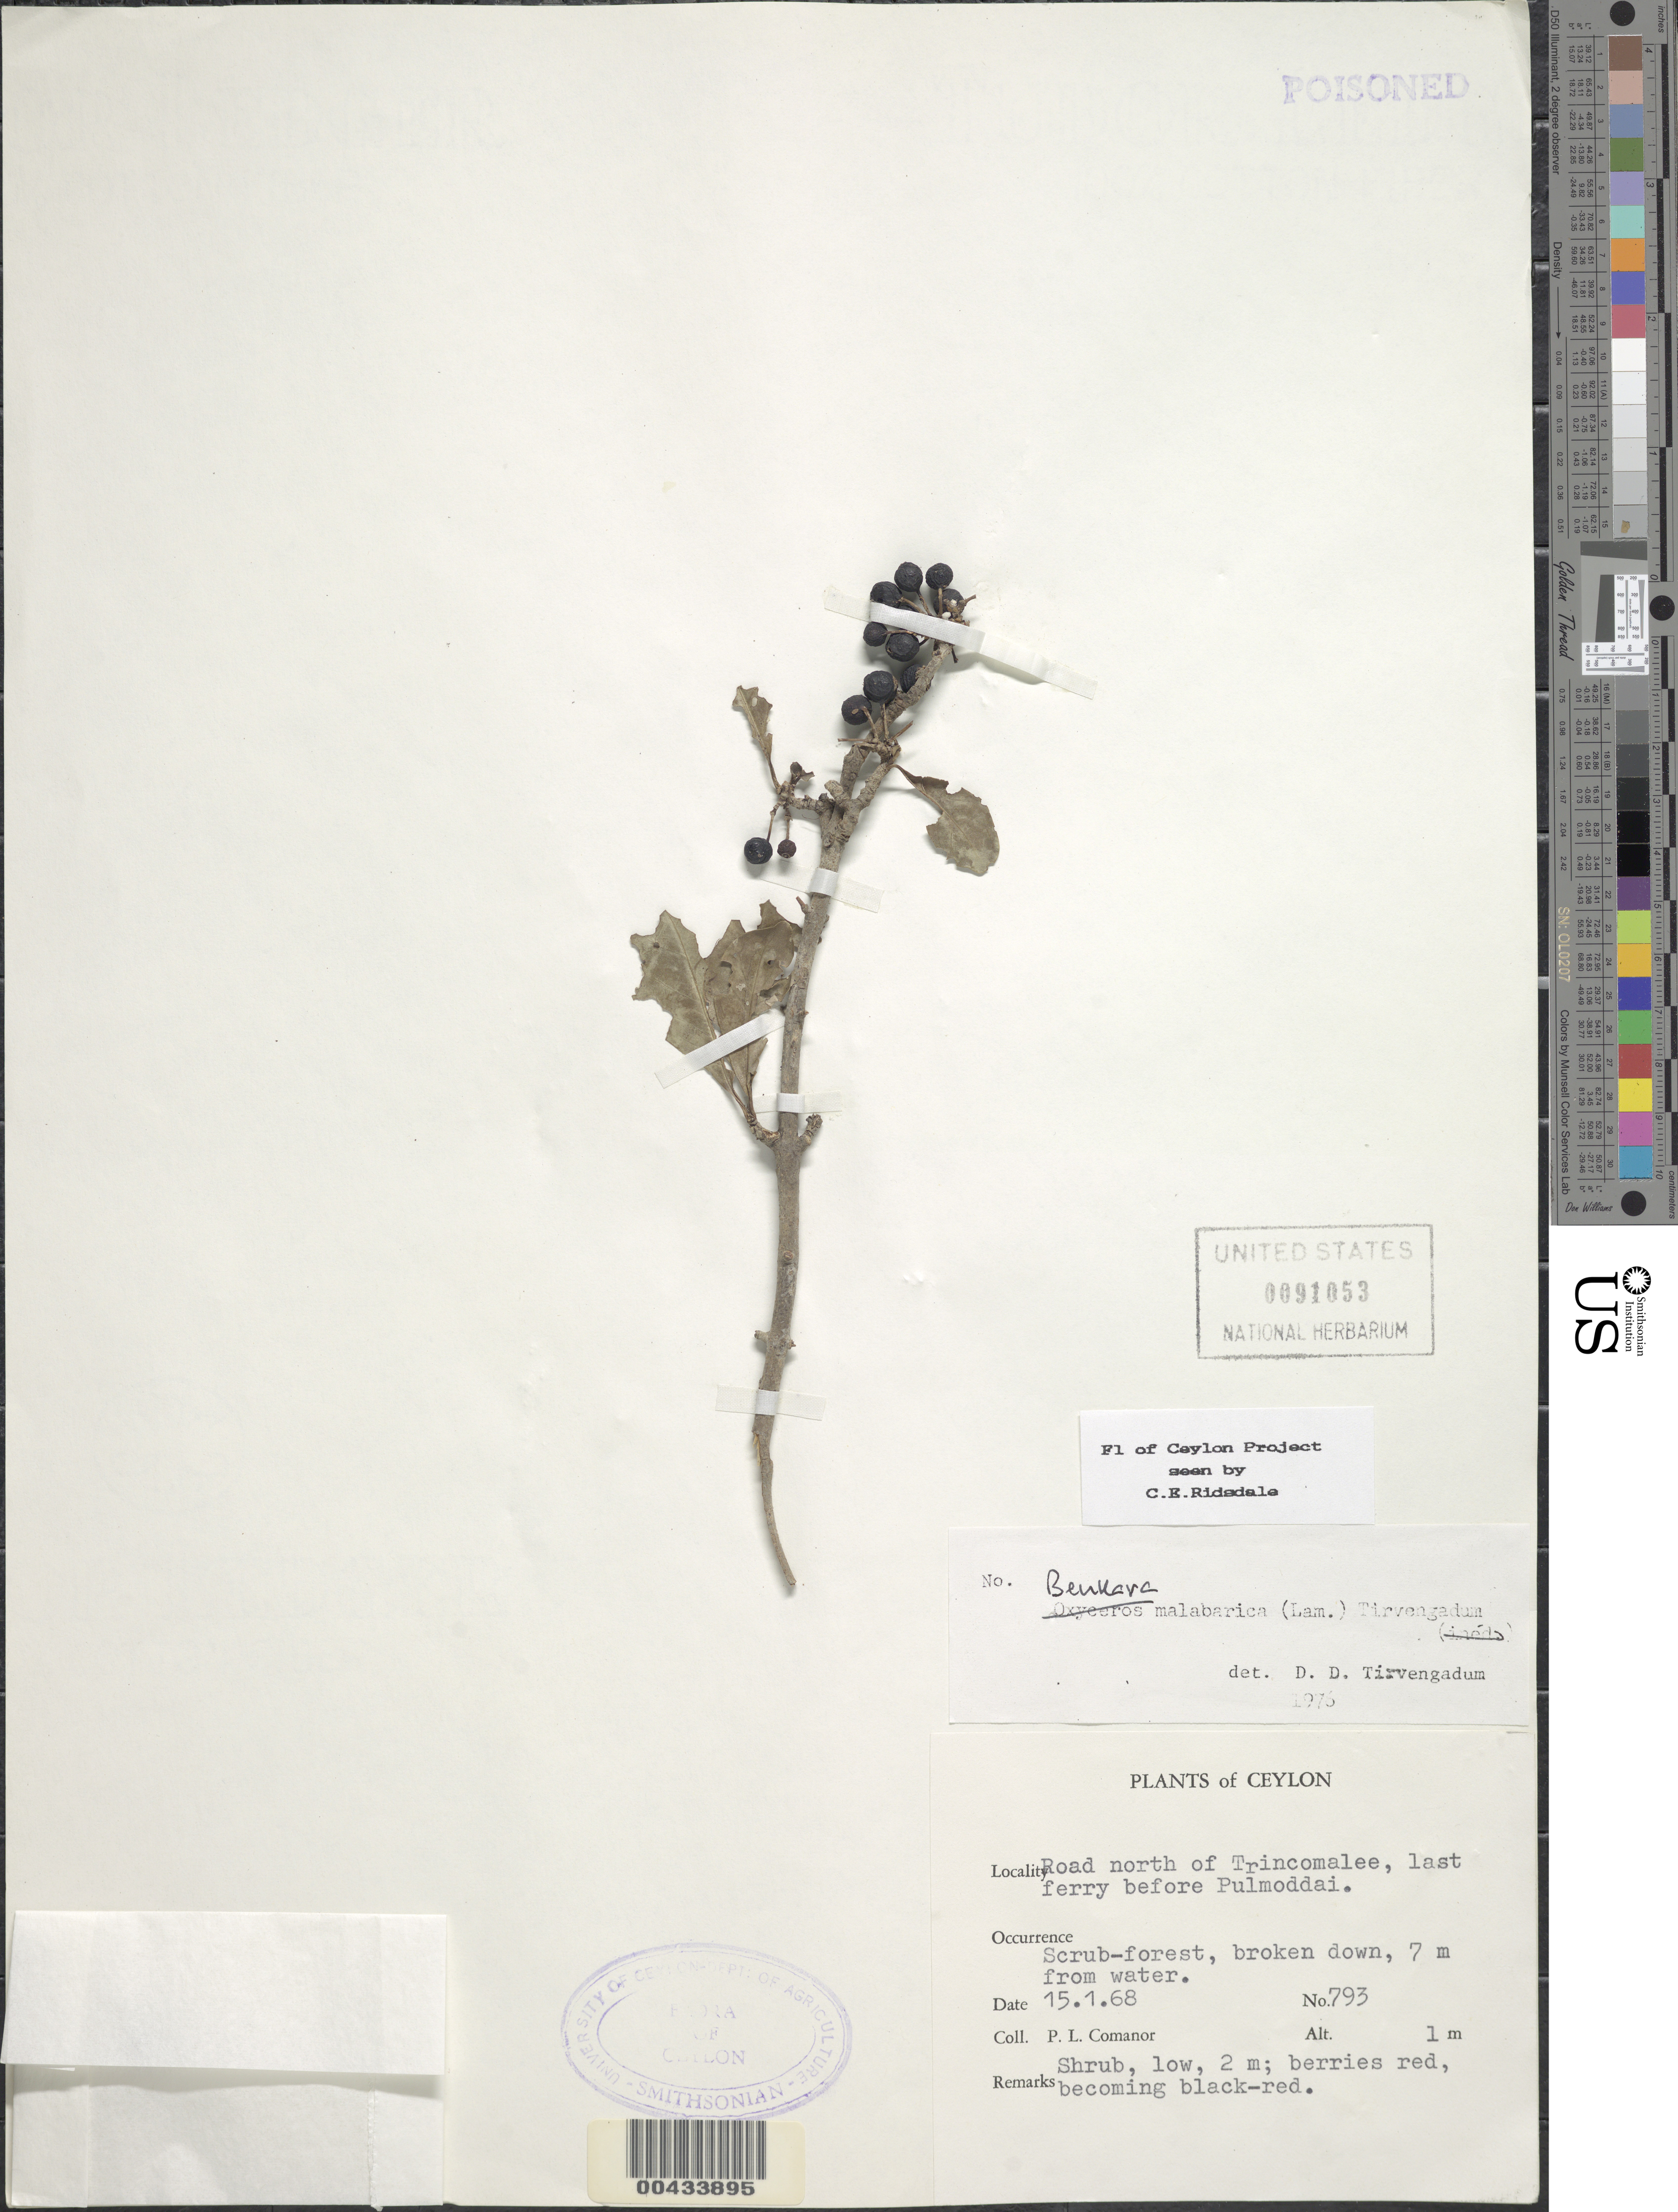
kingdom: Plantae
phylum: Tracheophyta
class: Magnoliopsida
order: Gentianales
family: Rubiaceae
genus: Benkara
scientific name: Benkara malabarica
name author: (Lam.) Tirveng.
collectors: P. Comanor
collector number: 793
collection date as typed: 15 Jan 1968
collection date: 1968-01-15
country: Sri Lanka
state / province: Eastern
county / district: Trincomalee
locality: Rd N of Trincomalee, last ferry before Pulmoddai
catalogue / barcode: US 91053